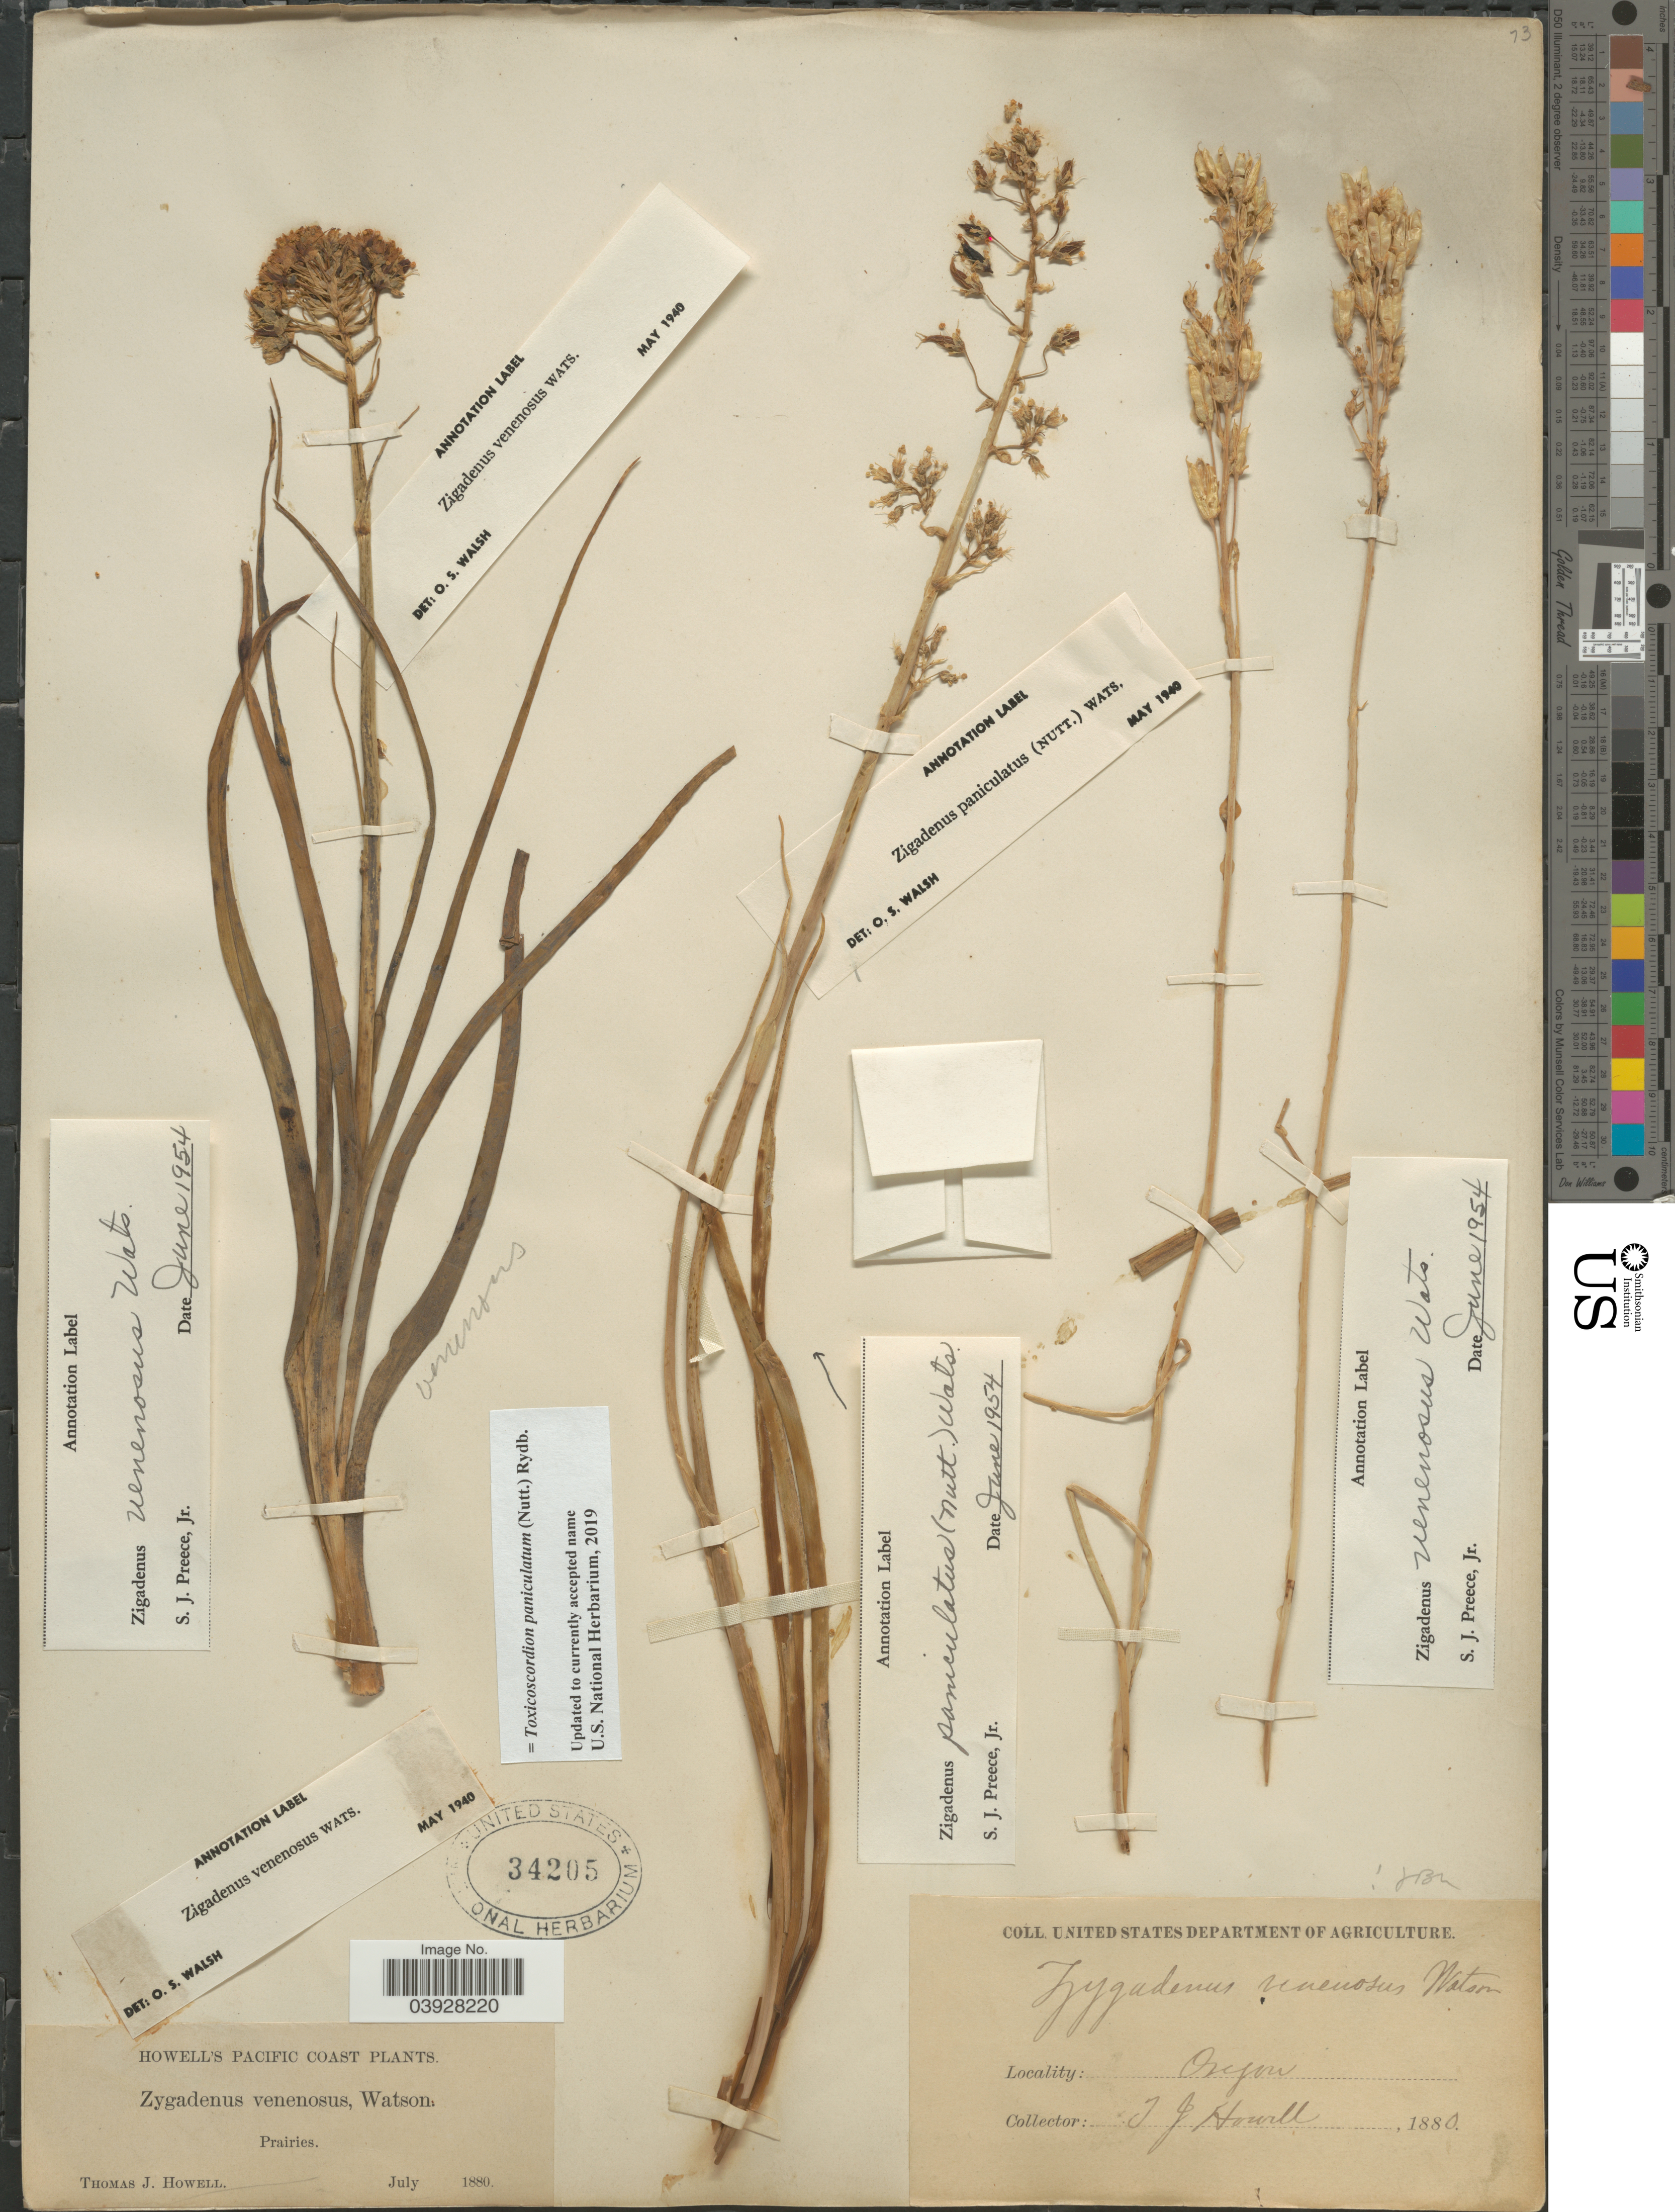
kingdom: Plantae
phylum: Tracheophyta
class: Liliopsida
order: Liliales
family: Melanthiaceae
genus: Toxicoscordion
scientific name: Toxicoscordion paniculatum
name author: (Nutt.) Rydb.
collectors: T. J. Howell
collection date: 1880-07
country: United States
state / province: Oregon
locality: Pacific Coast. Prairies.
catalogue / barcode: US 34205